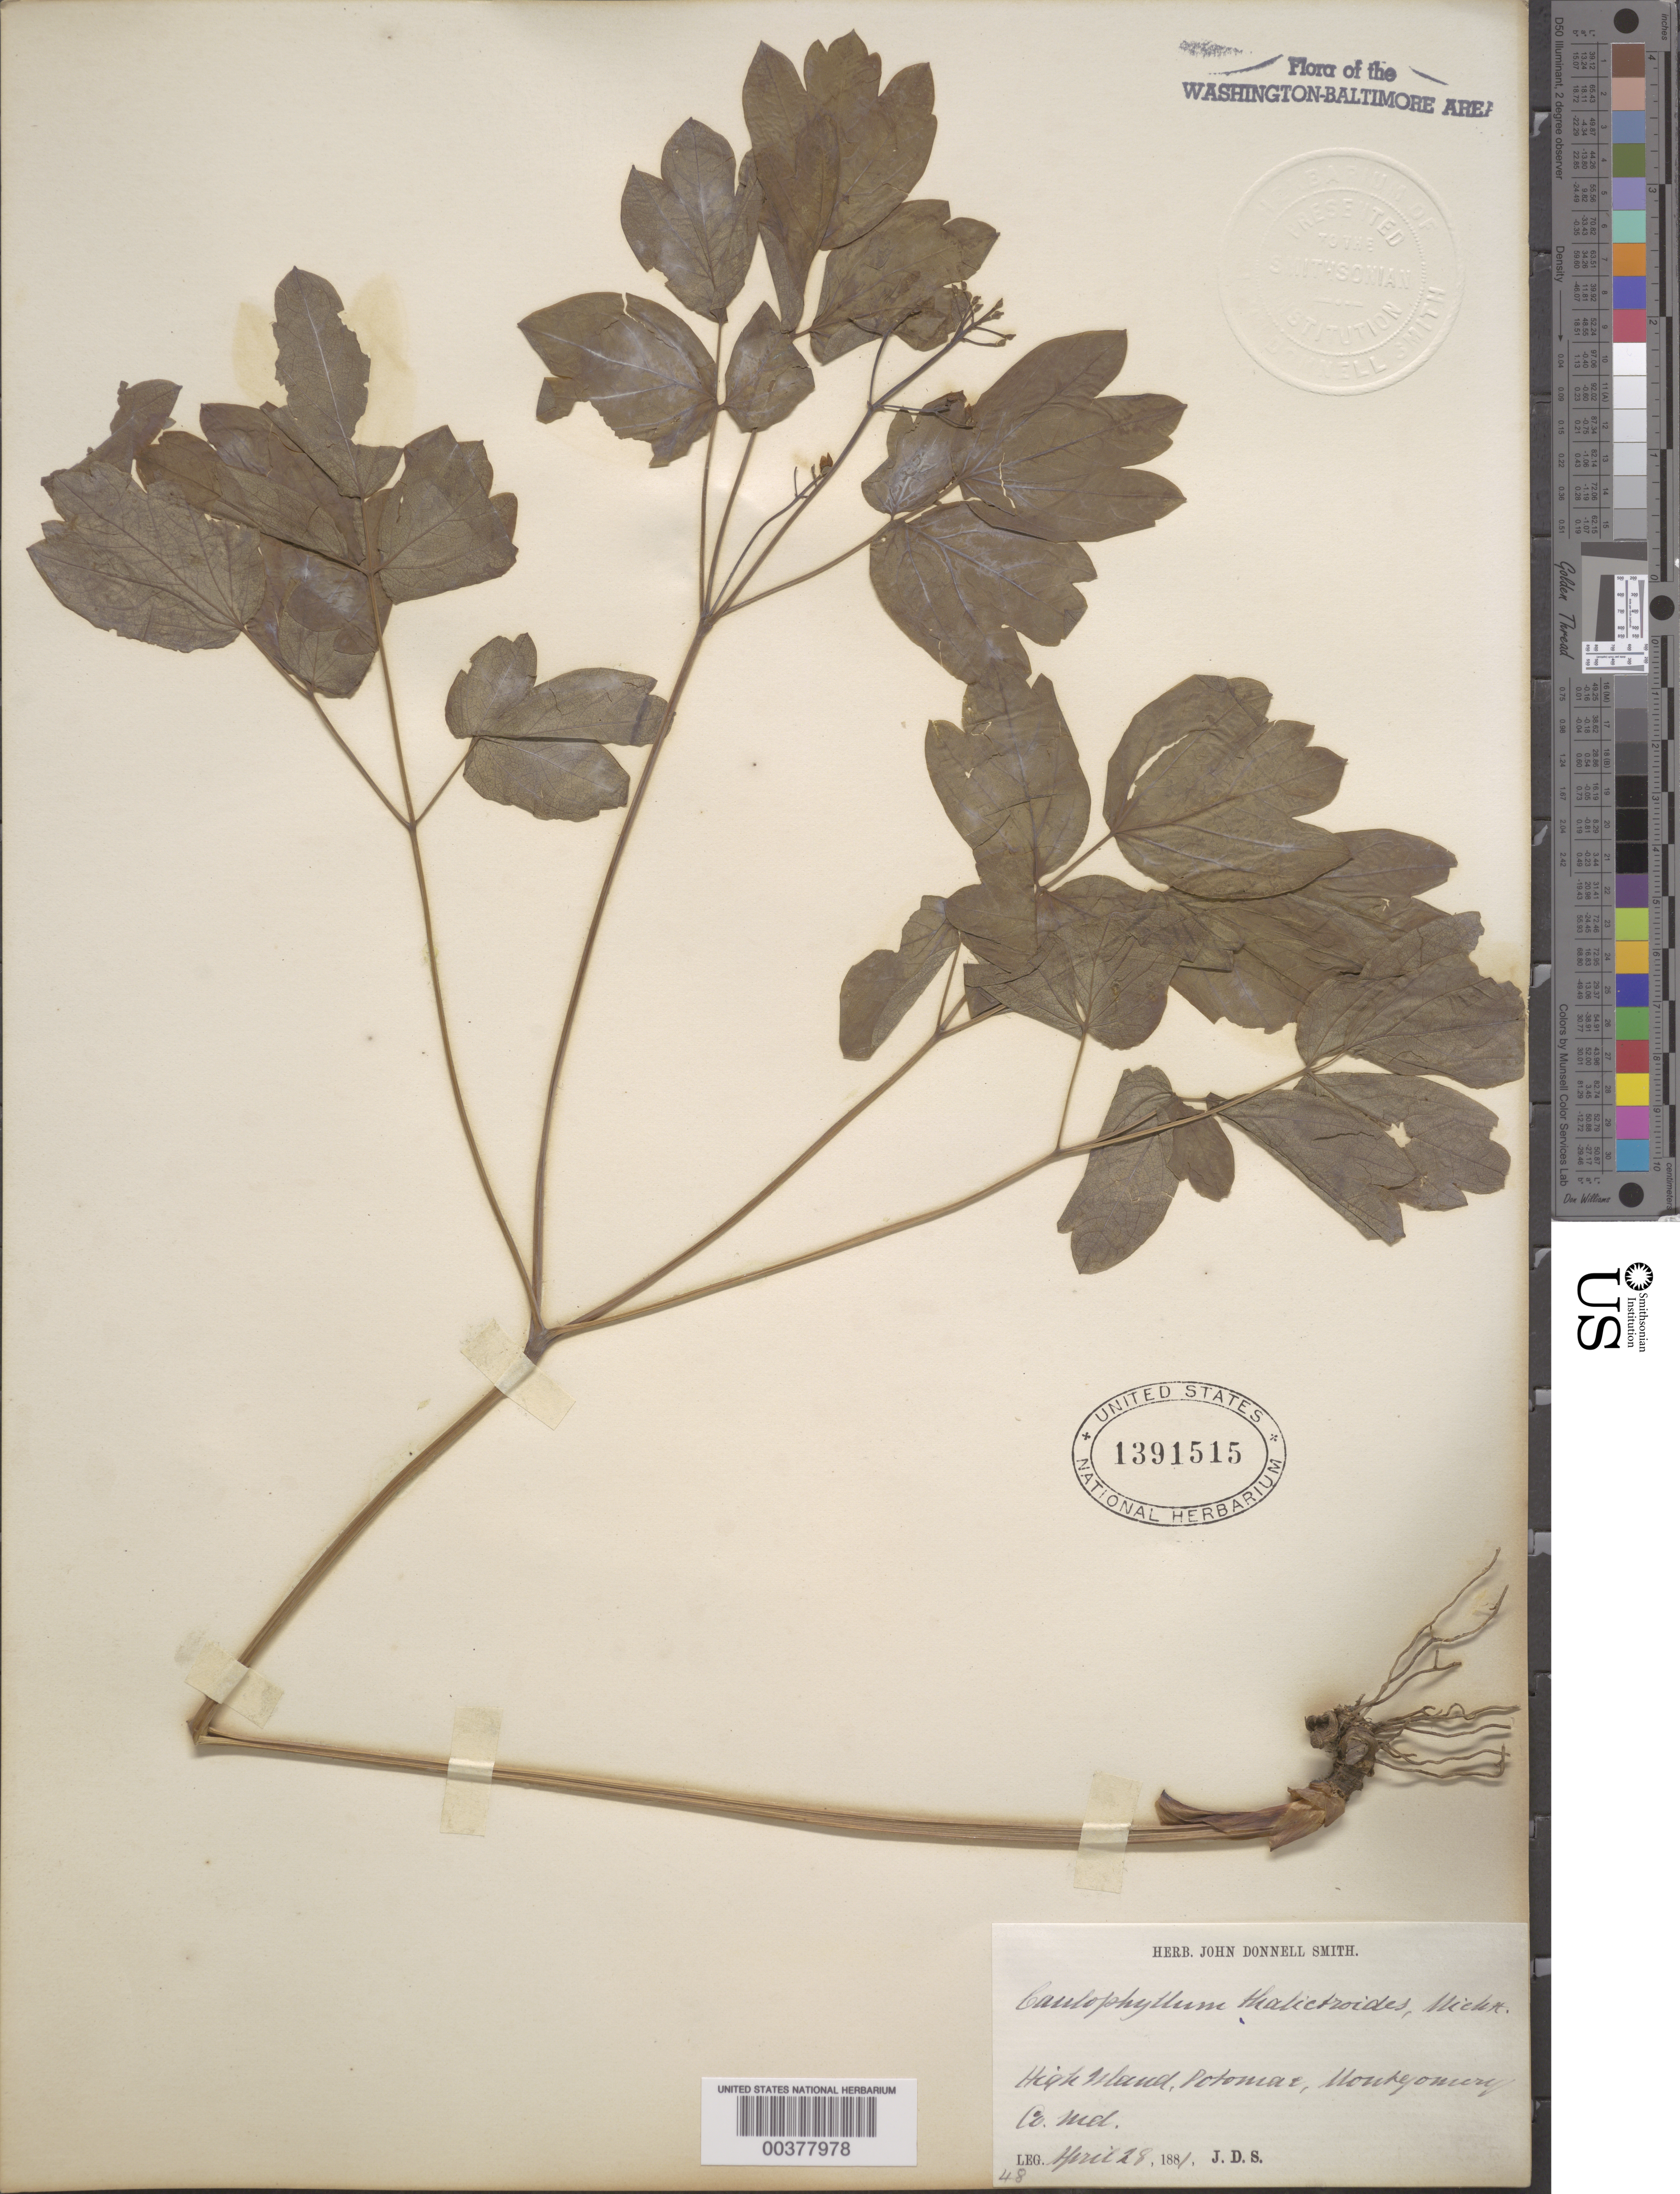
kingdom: Plantae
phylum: Tracheophyta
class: Magnoliopsida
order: Ranunculales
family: Berberidaceae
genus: Caulophyllum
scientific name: Caulophyllum thalictroides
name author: (L.) Michx.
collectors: J. Donnell Smith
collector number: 48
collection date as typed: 28 Apr 1881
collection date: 1881-04-28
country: United States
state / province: Maryland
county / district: Montgomery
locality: High Island C. & O. Canal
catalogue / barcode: US 1391515